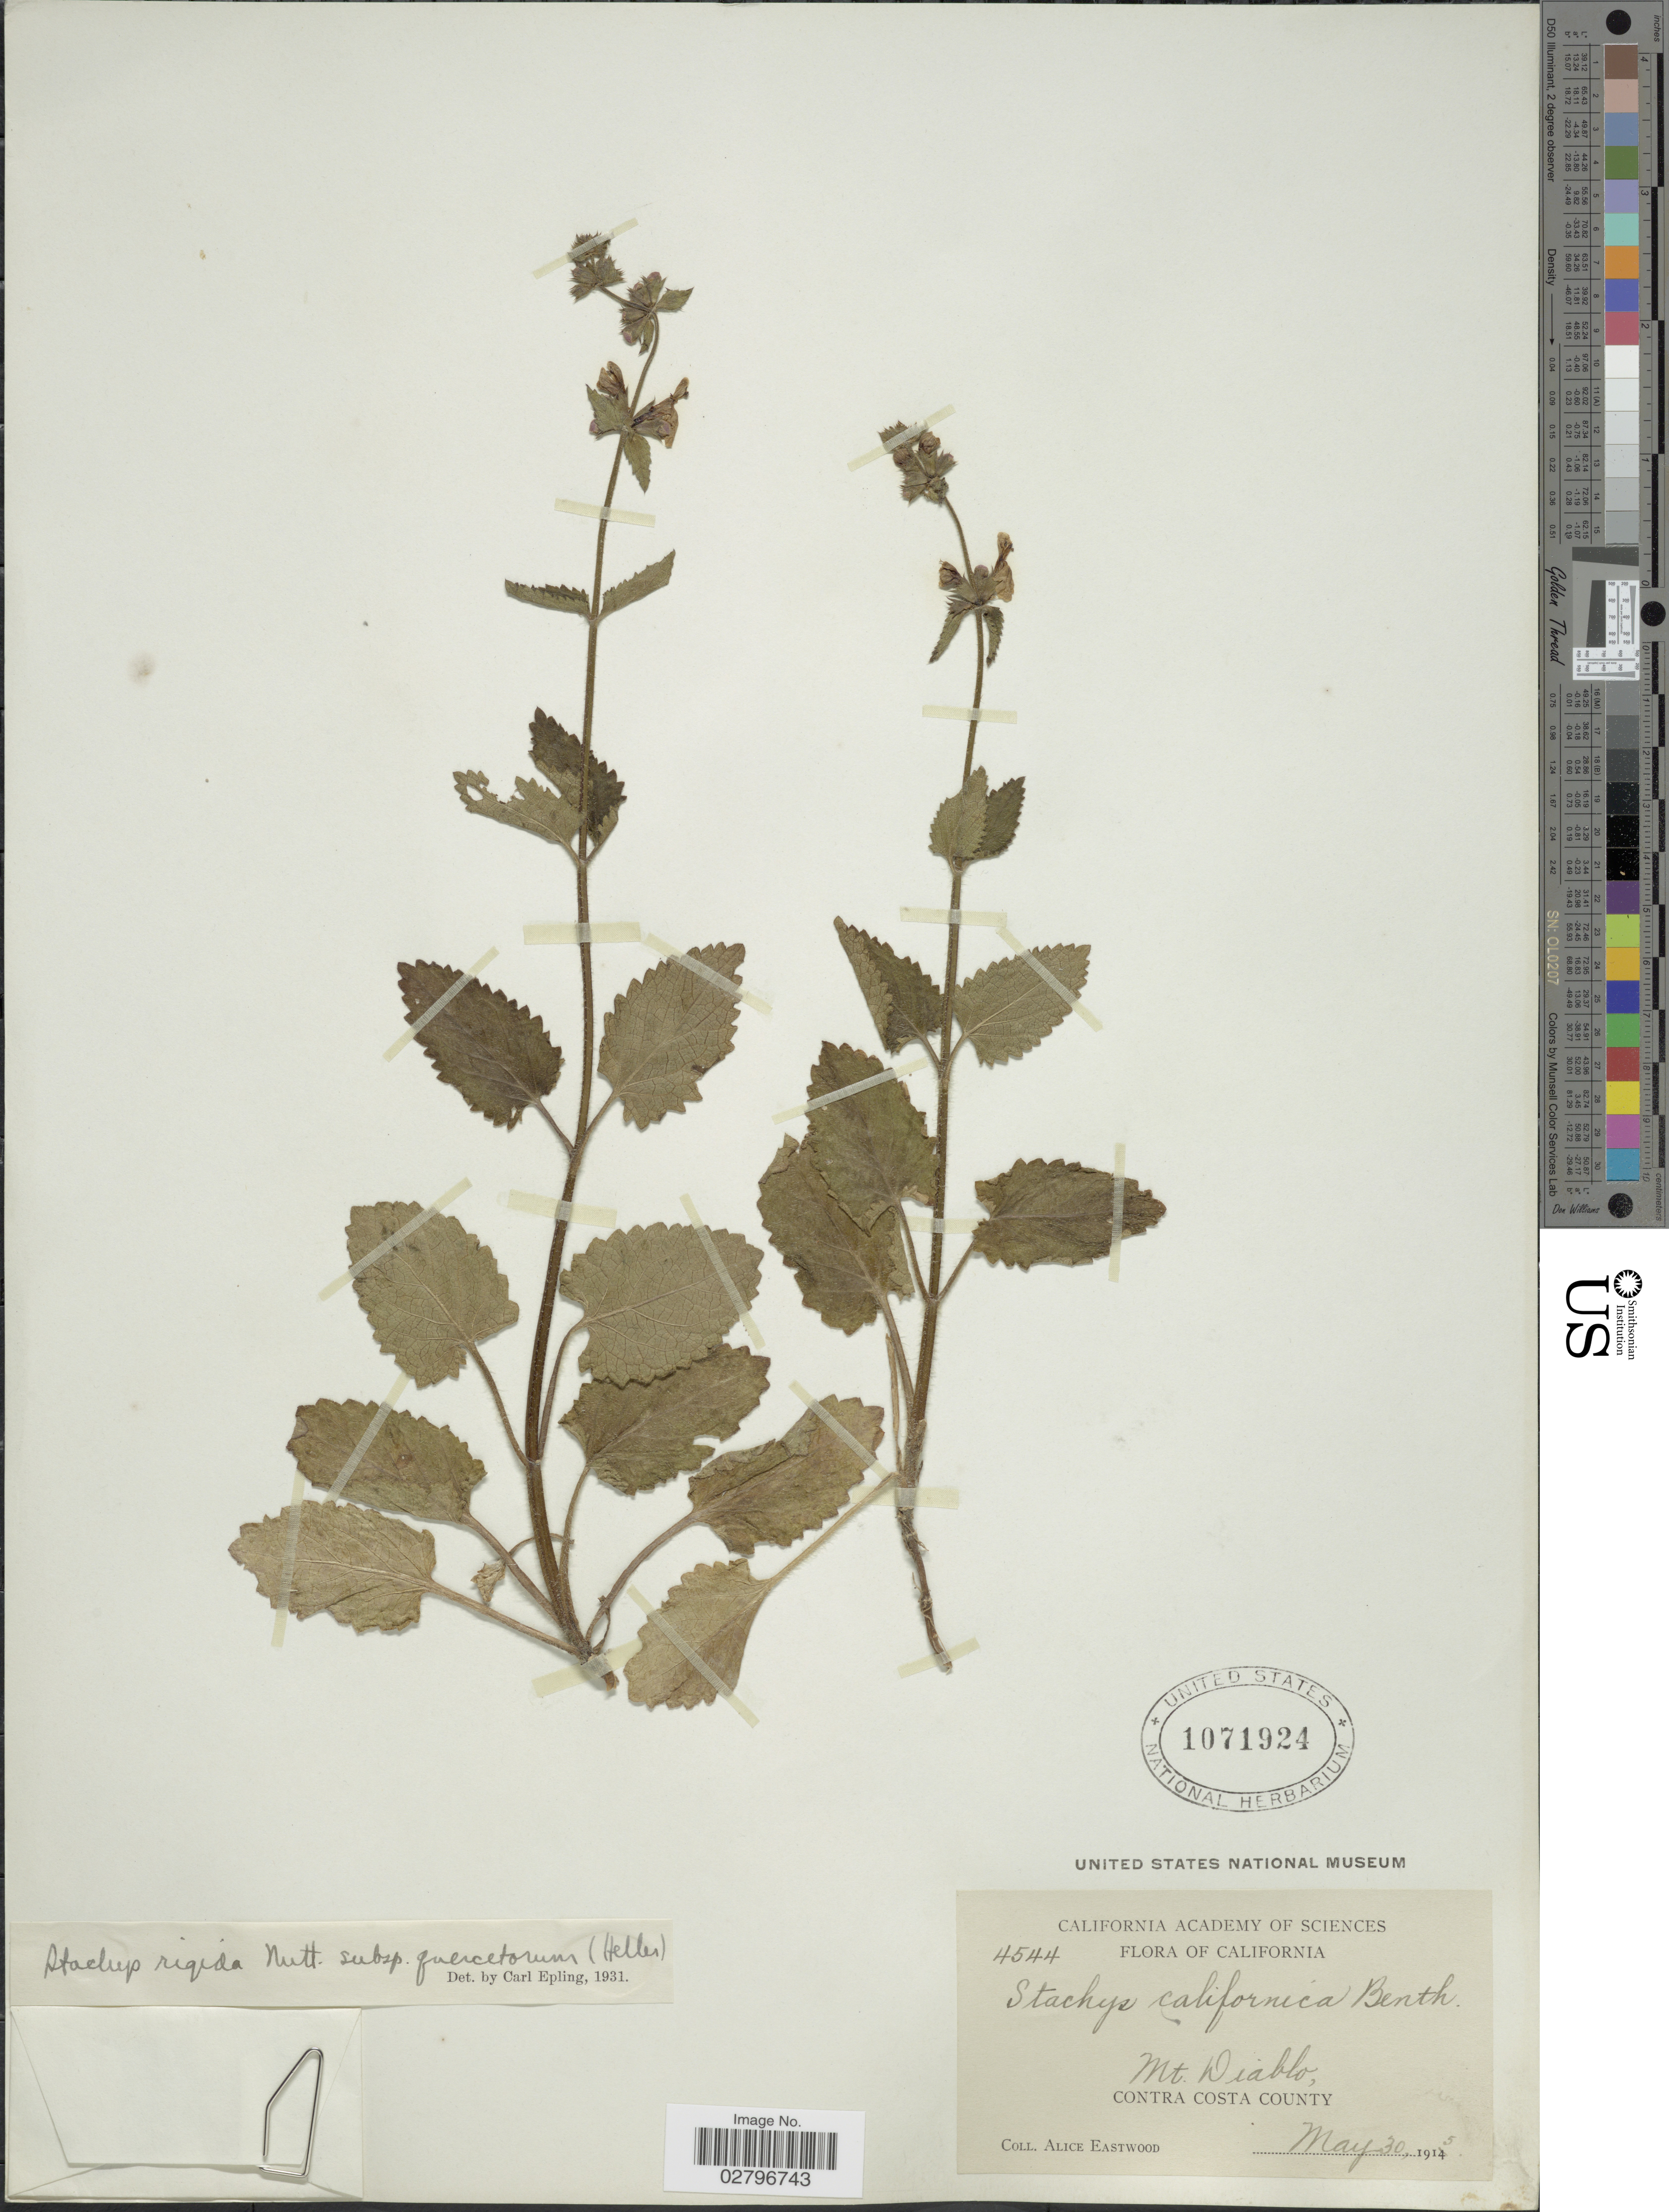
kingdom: Plantae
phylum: Tracheophyta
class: Magnoliopsida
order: Lamiales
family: Lamiaceae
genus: Stachys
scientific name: Stachys rigida subsp. quercetorum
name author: (A. Heller) Epling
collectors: A. Eastwood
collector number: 4544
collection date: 1915-05-30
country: United States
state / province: California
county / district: Contra Costa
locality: Mt. Diablo, Contra Costa County.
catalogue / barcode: US 1071924